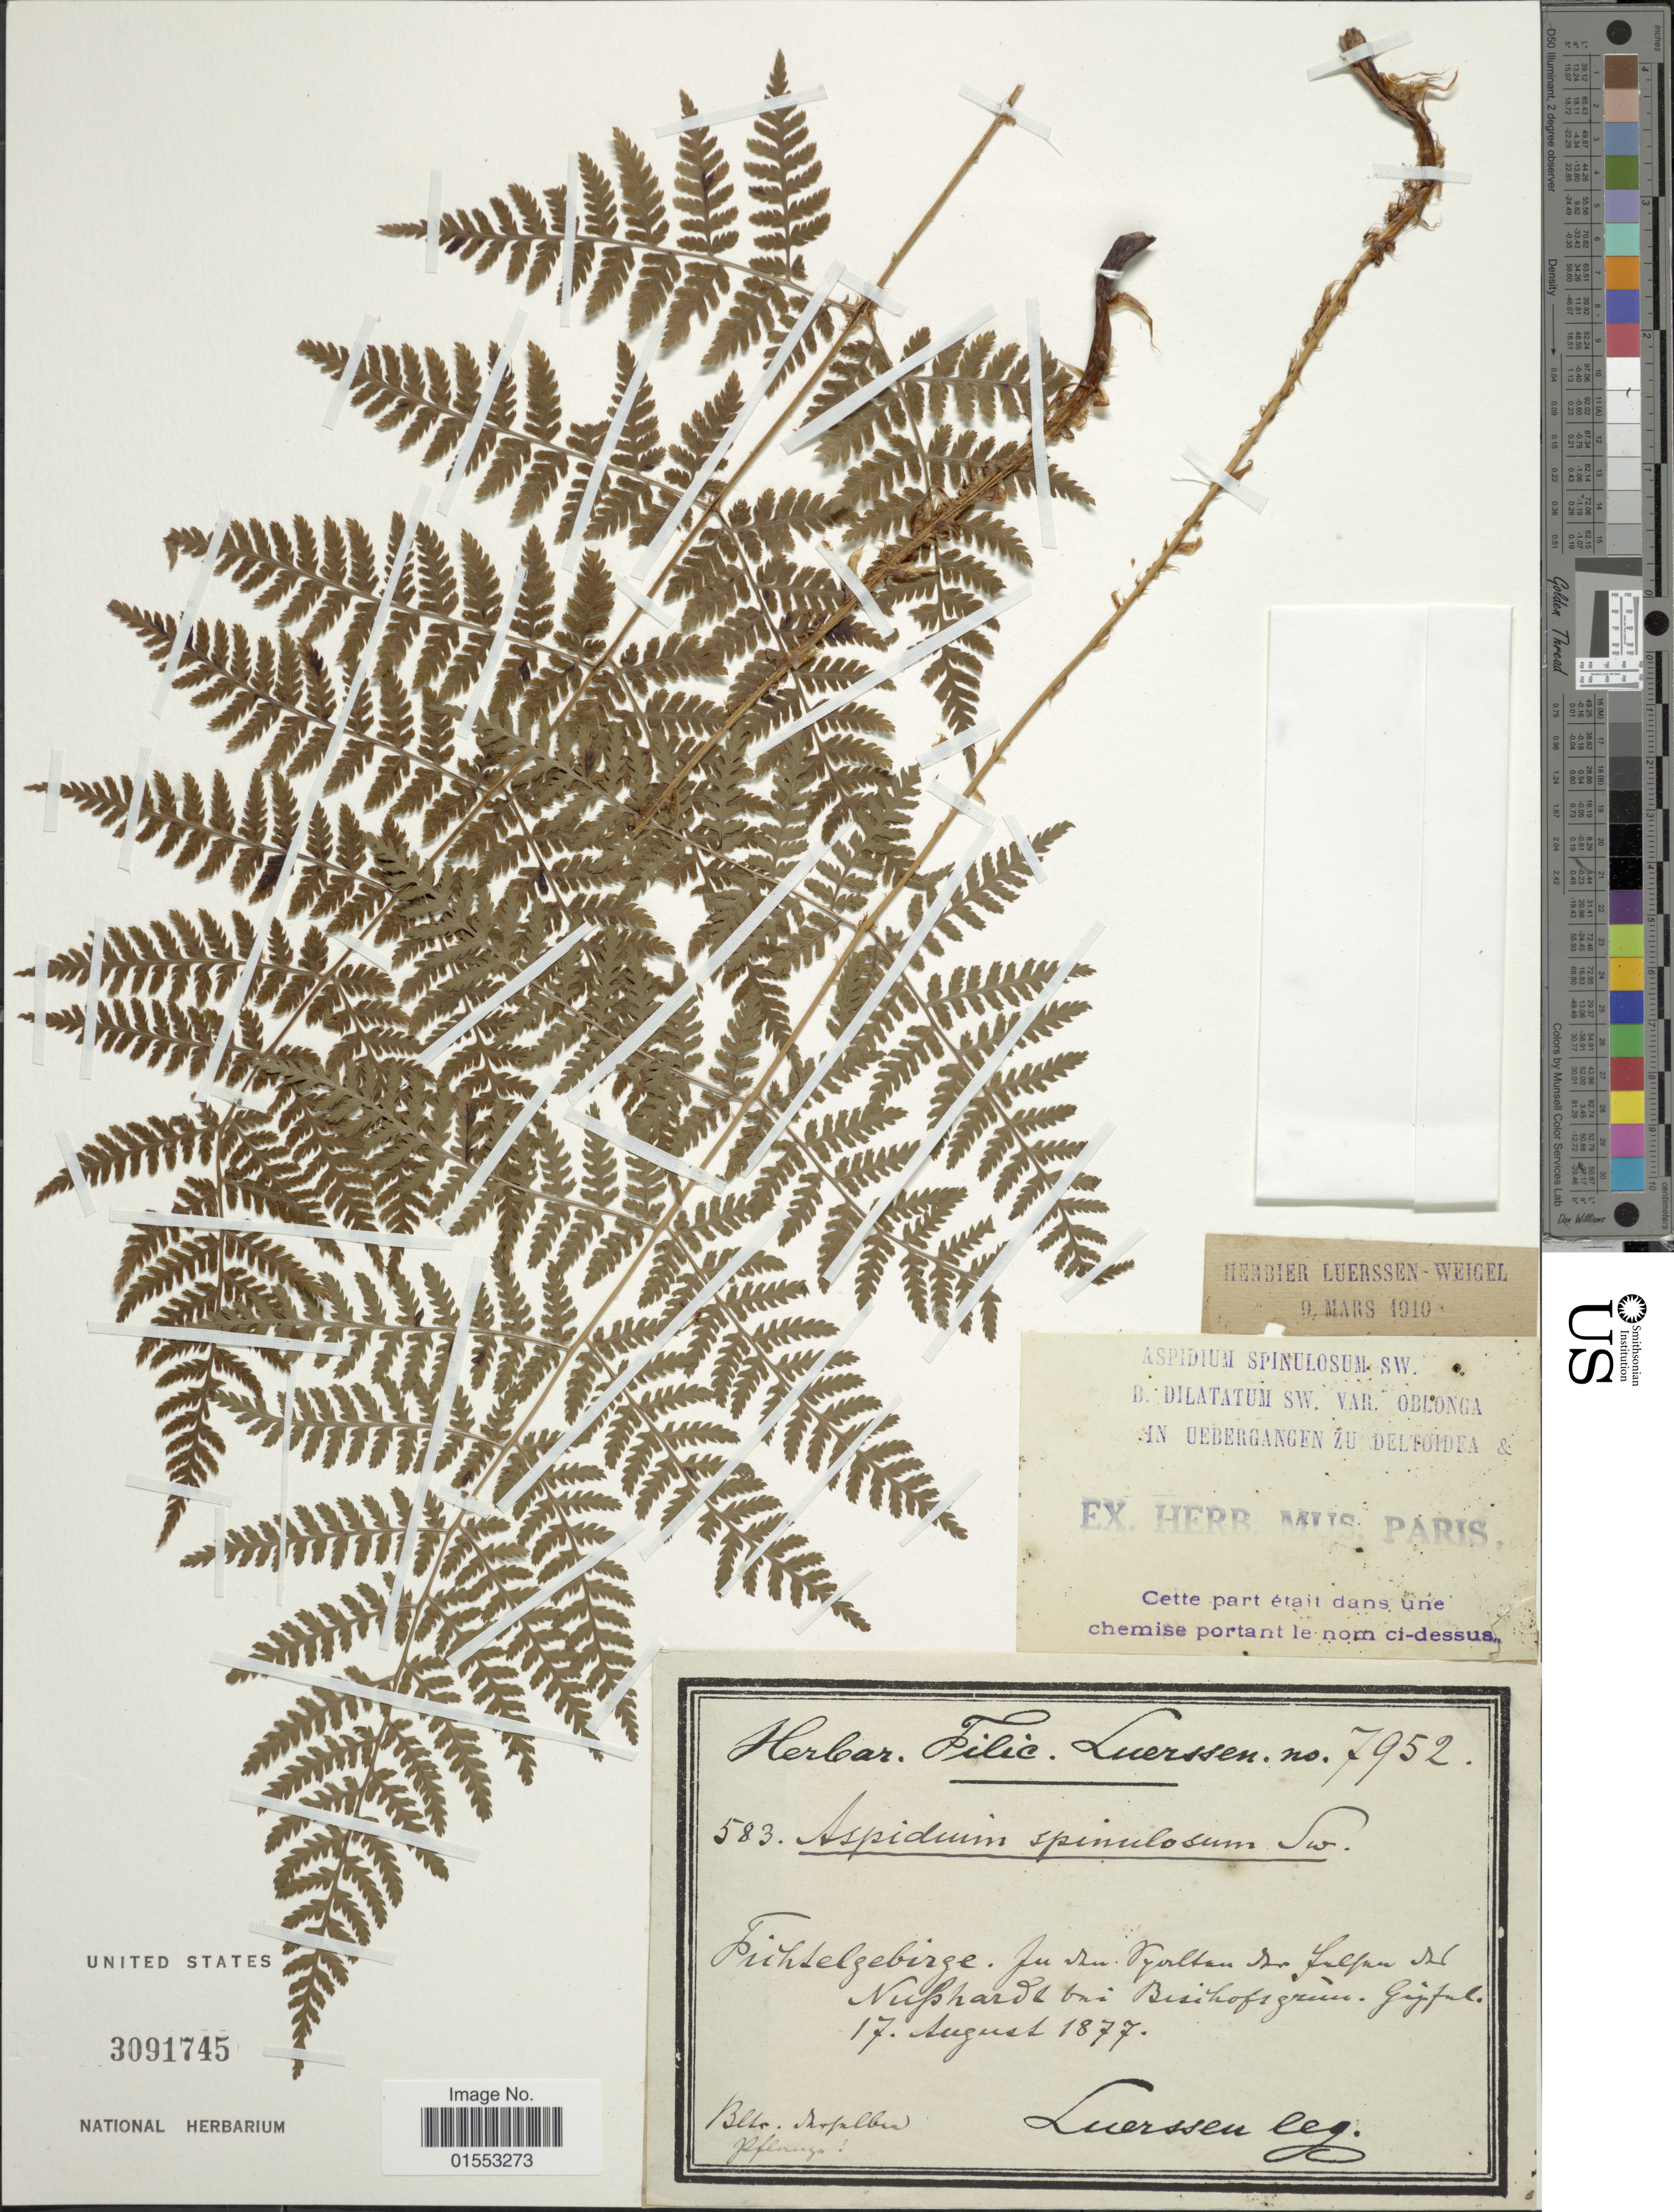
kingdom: Plantae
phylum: Tracheophyta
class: Polypodiopsida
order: Polypodiales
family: Dryopteridaceae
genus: Dryopteris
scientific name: Dryopteris dilatata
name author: (Hoffm.) A. Gray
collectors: Luerssen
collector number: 583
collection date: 1877-08-17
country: Germany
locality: Fuhltelgebirge: In im Voltan feuln nuphlan garhjt Buzizgezuim [interpreted]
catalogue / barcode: US 3091745